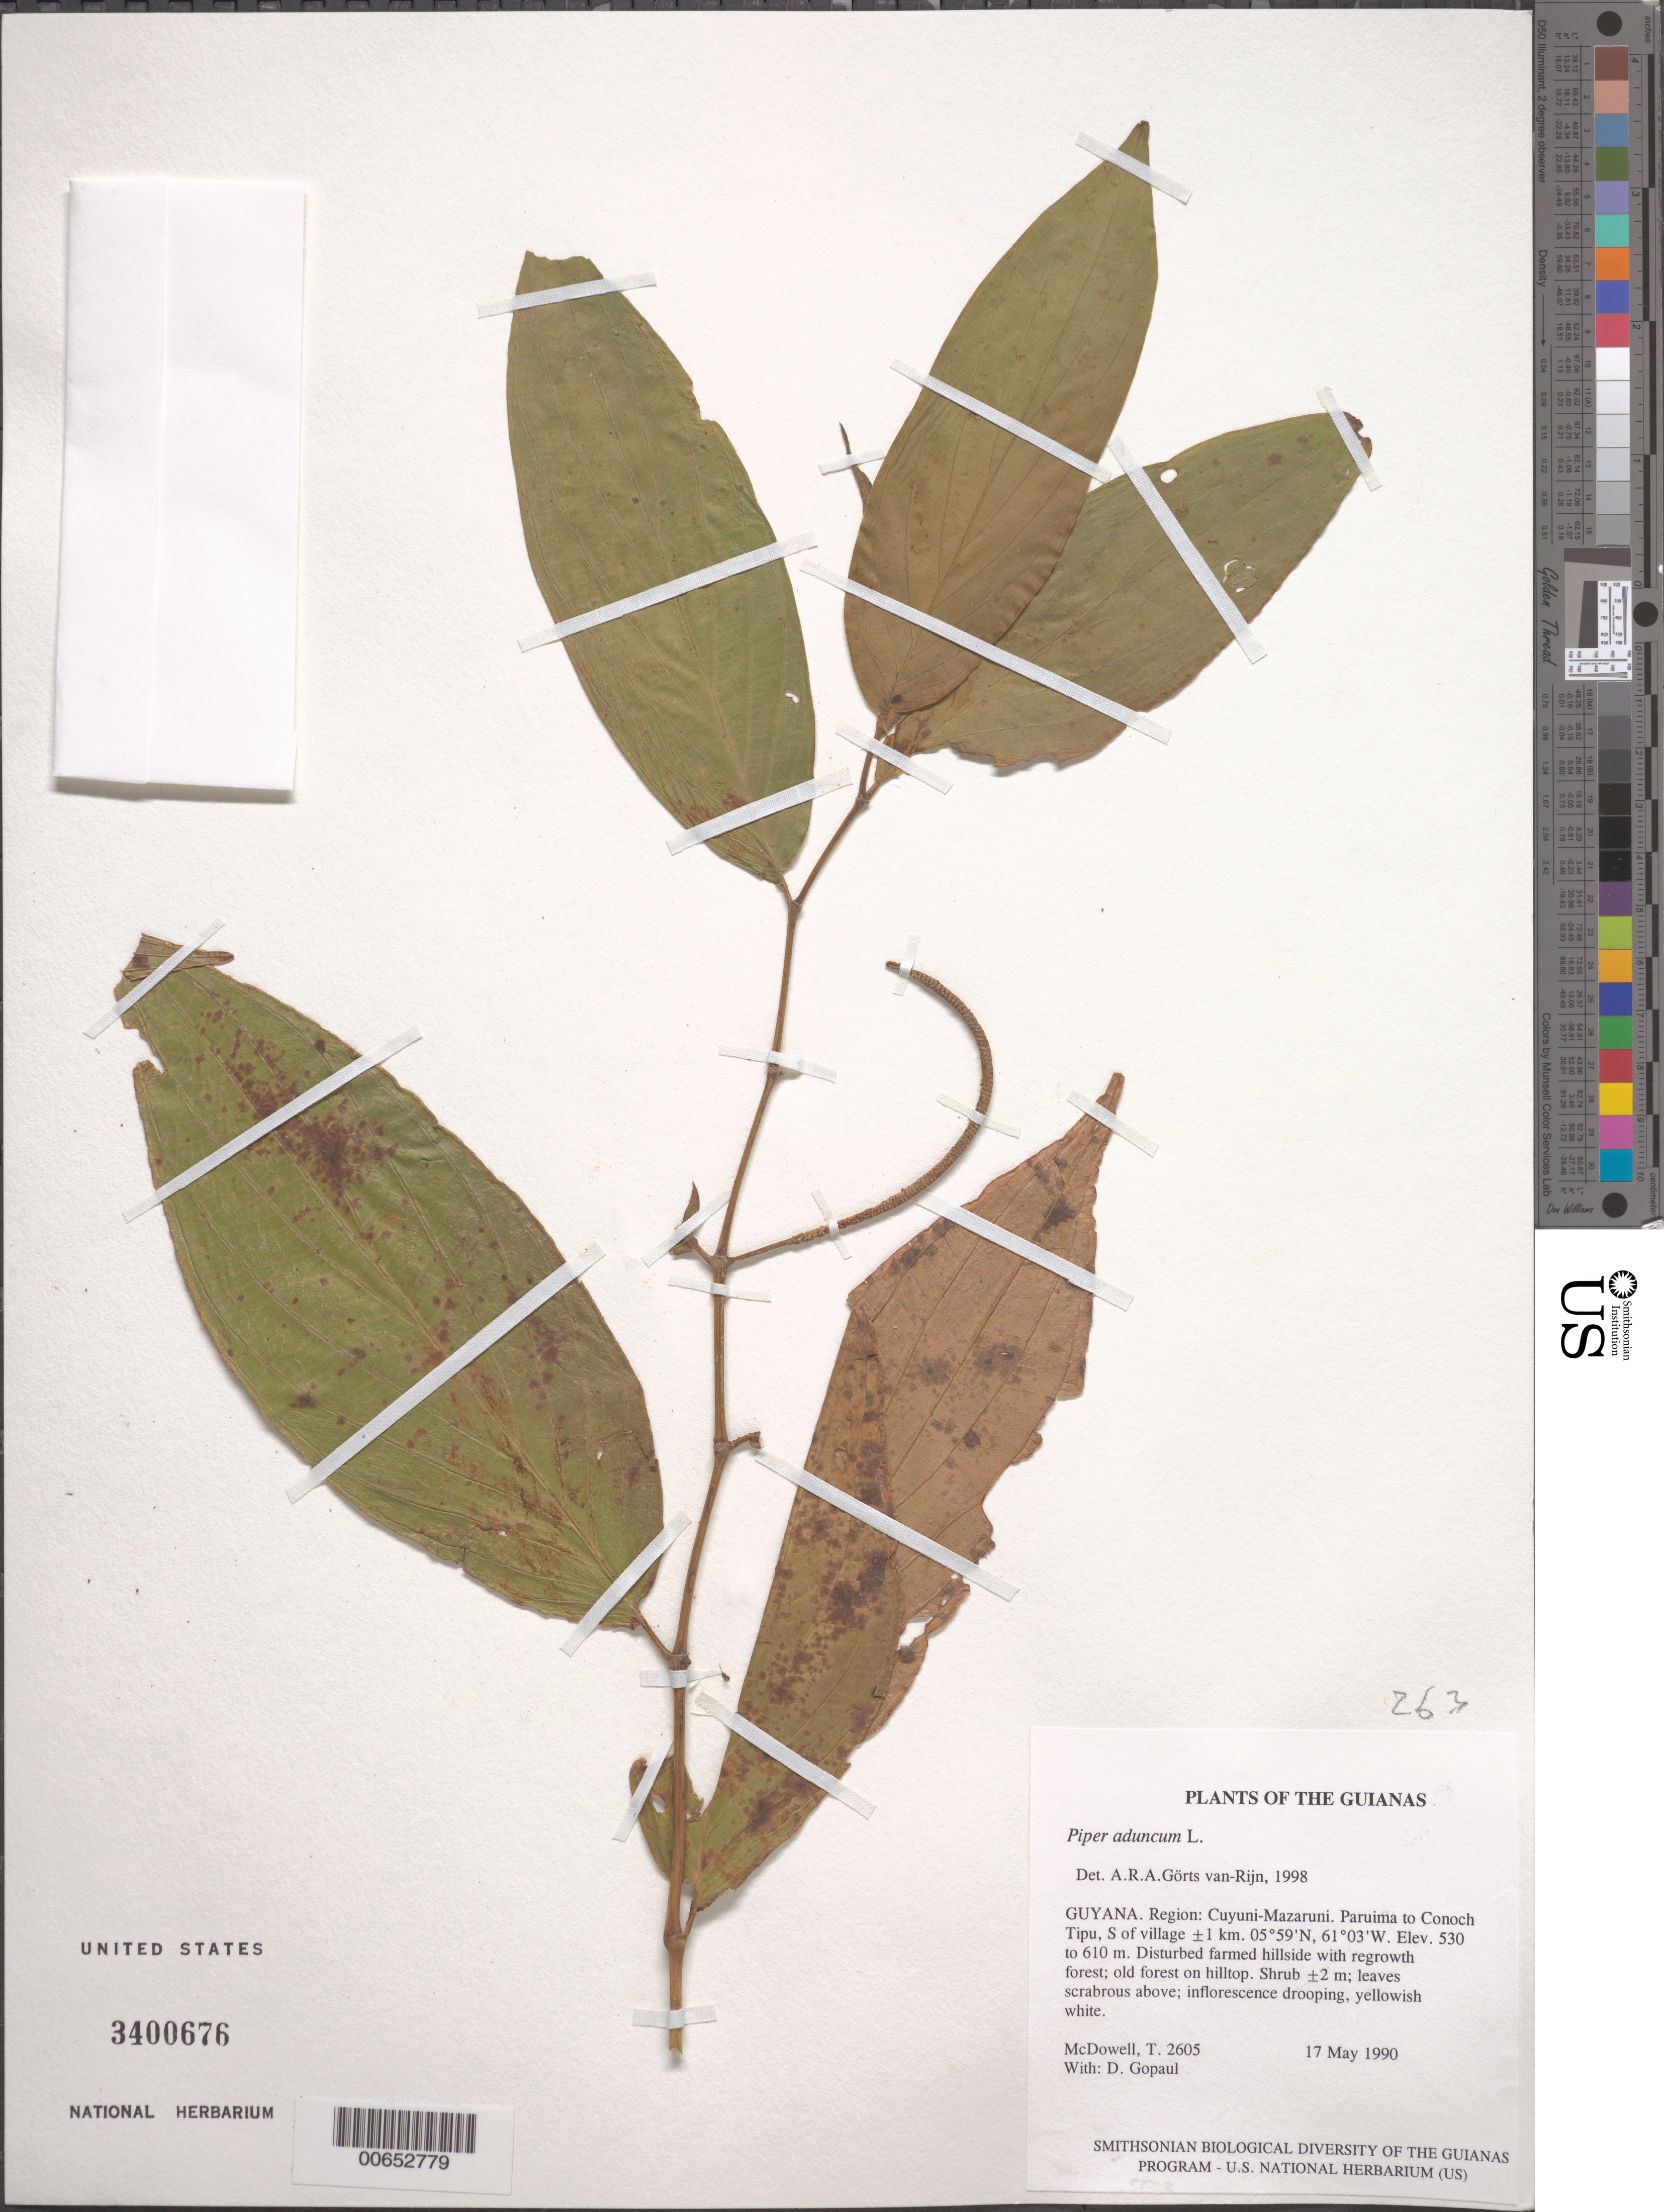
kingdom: Plantae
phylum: Tracheophyta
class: Magnoliopsida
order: Piperales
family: Piperaceae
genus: Piper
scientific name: Piper aduncum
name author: L.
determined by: Görts-van Rijn, A. R. A.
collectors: T. McDowell & D. Gopaul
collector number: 2605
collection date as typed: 17 May 1990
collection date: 1990-05-17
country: Guyana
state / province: Cuyuni-Mazaruni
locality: Paruima to Conoch Tipu, S of village ±1 km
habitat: Disturbed farmed hillside with regrowth forest; old forest on hilltop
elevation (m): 530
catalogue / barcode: US 3400676